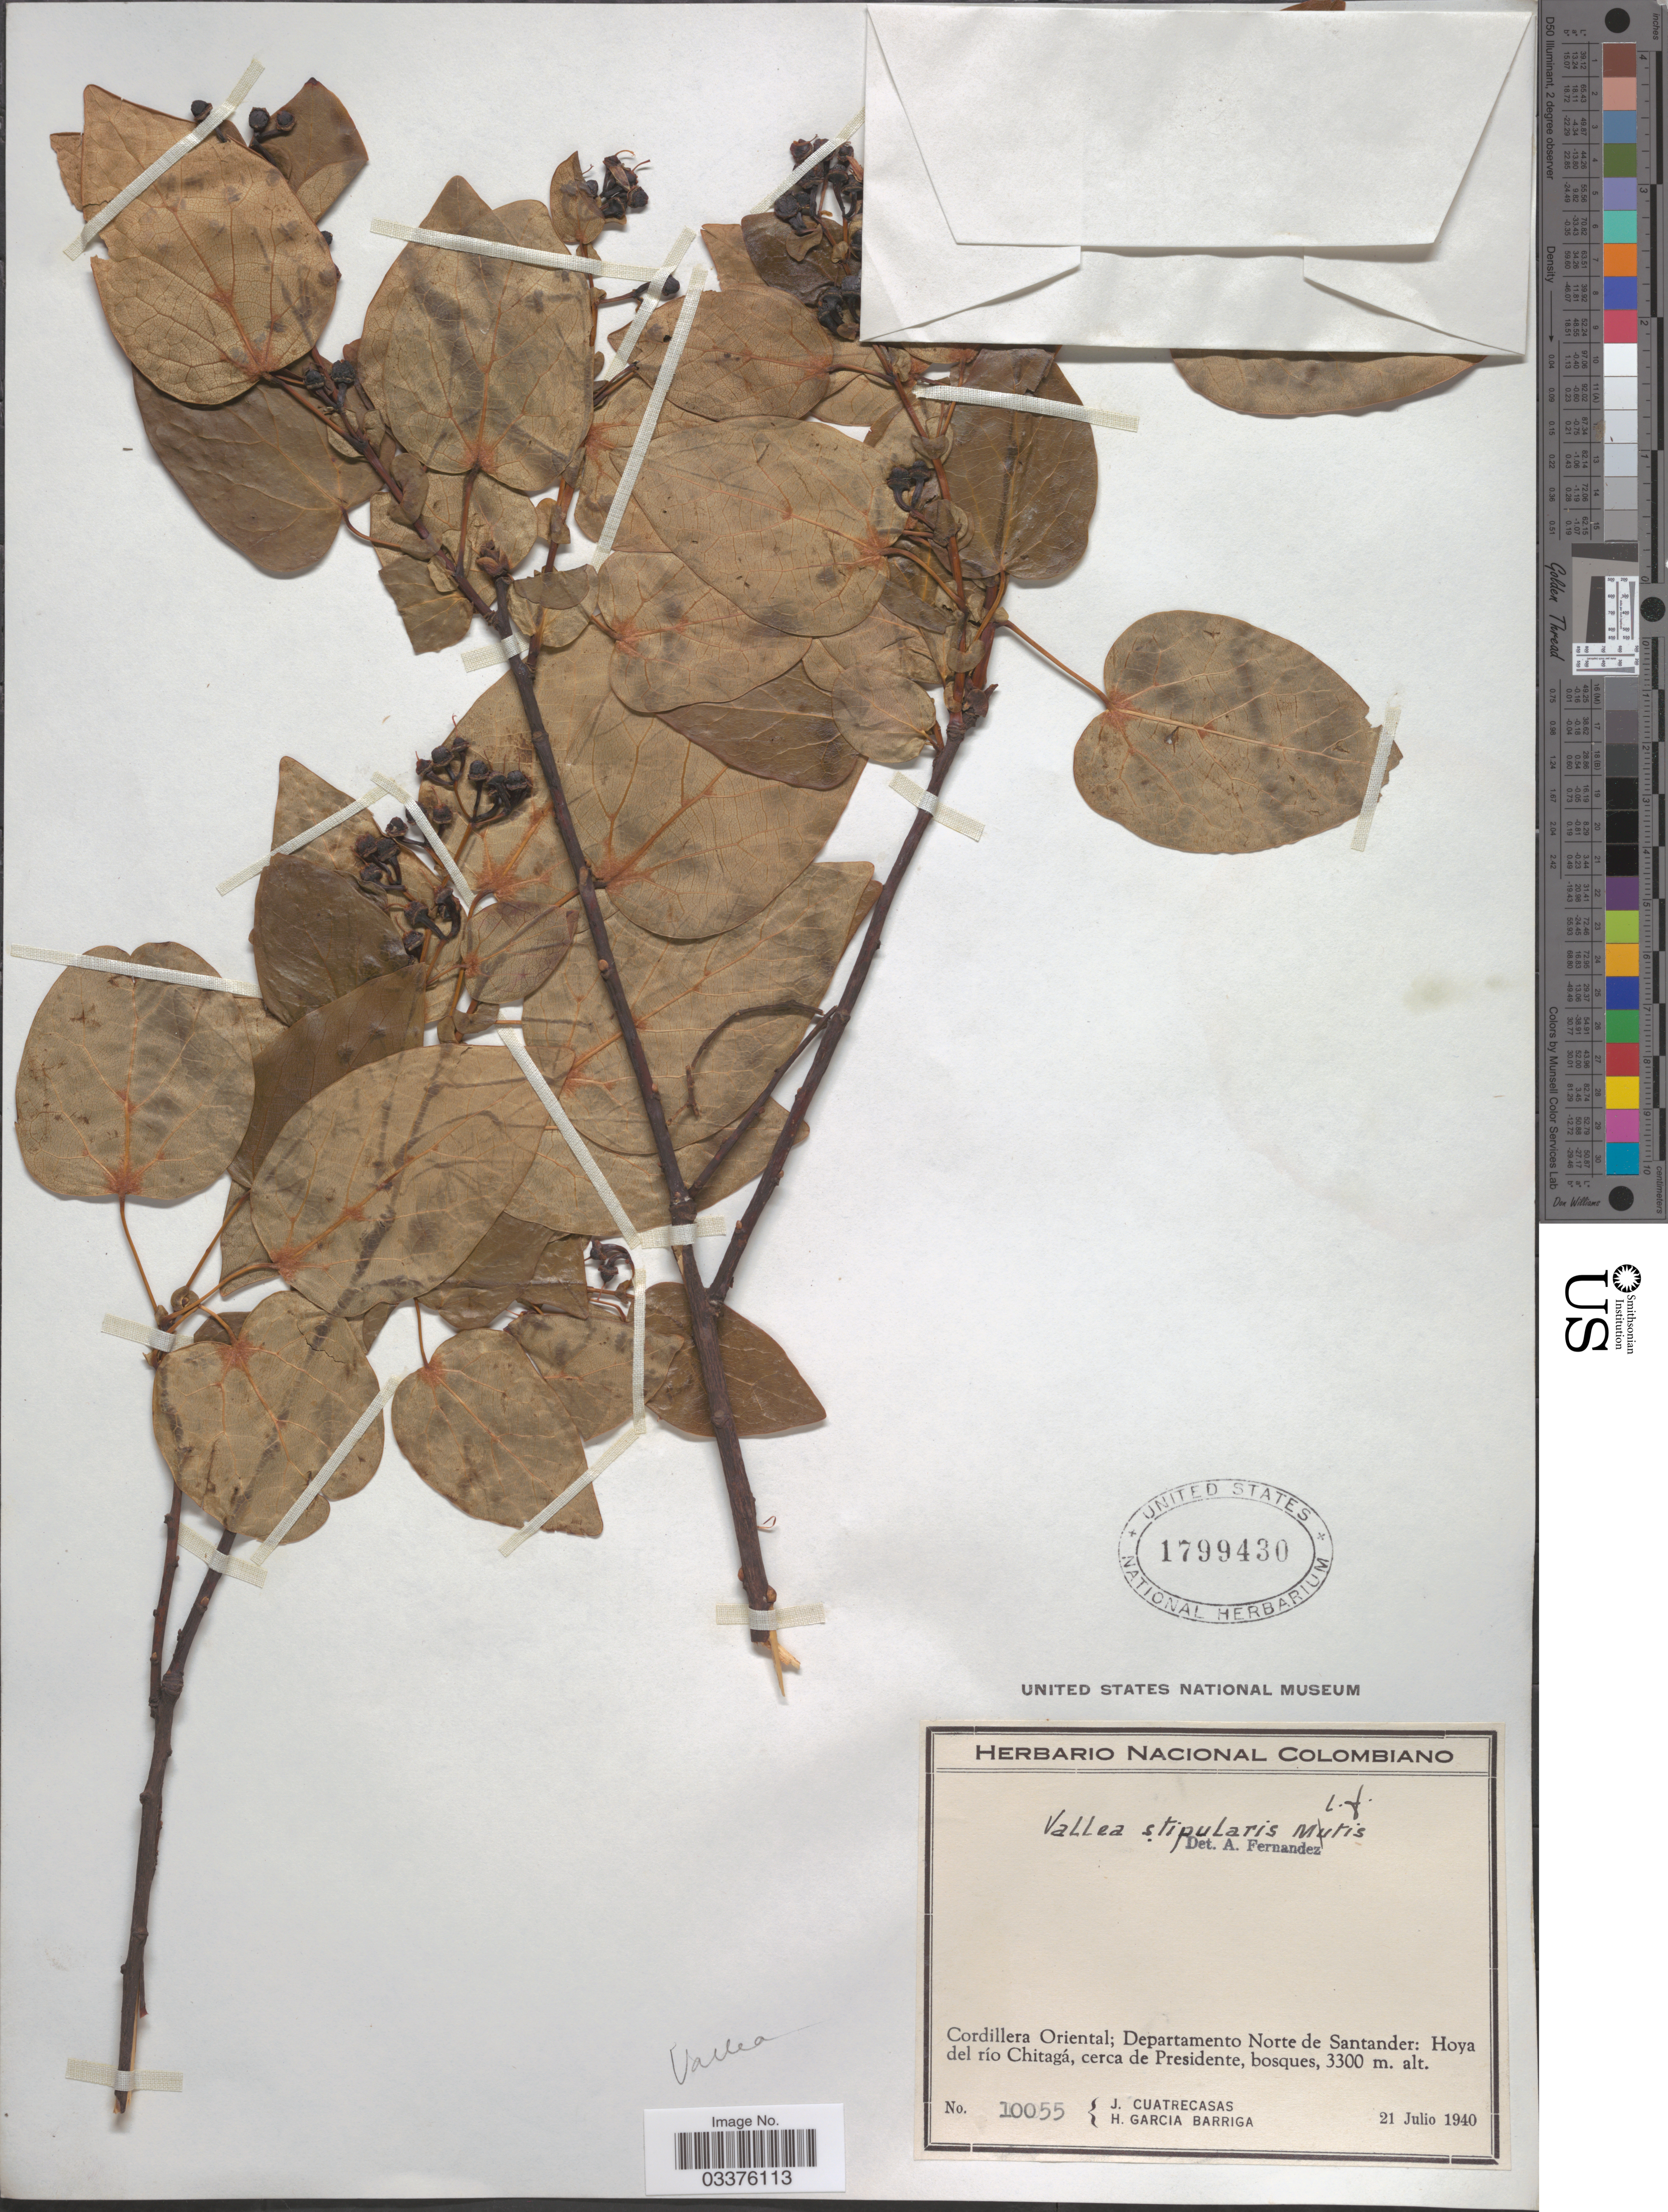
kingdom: Plantae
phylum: Tracheophyta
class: Magnoliopsida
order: Oxalidales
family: Elaeocarpaceae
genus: Vallea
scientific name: Vallea stipularis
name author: L. f.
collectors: J. Cuatrecasas & H. García Barriga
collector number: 10055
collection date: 1940-07-21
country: Colombia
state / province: Norte de Santander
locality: Cordillera Oriental; Departamento Norte de Santander: Hoya del río Chitagá, cerca de Presidente.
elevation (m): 3300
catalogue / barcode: US 1799430